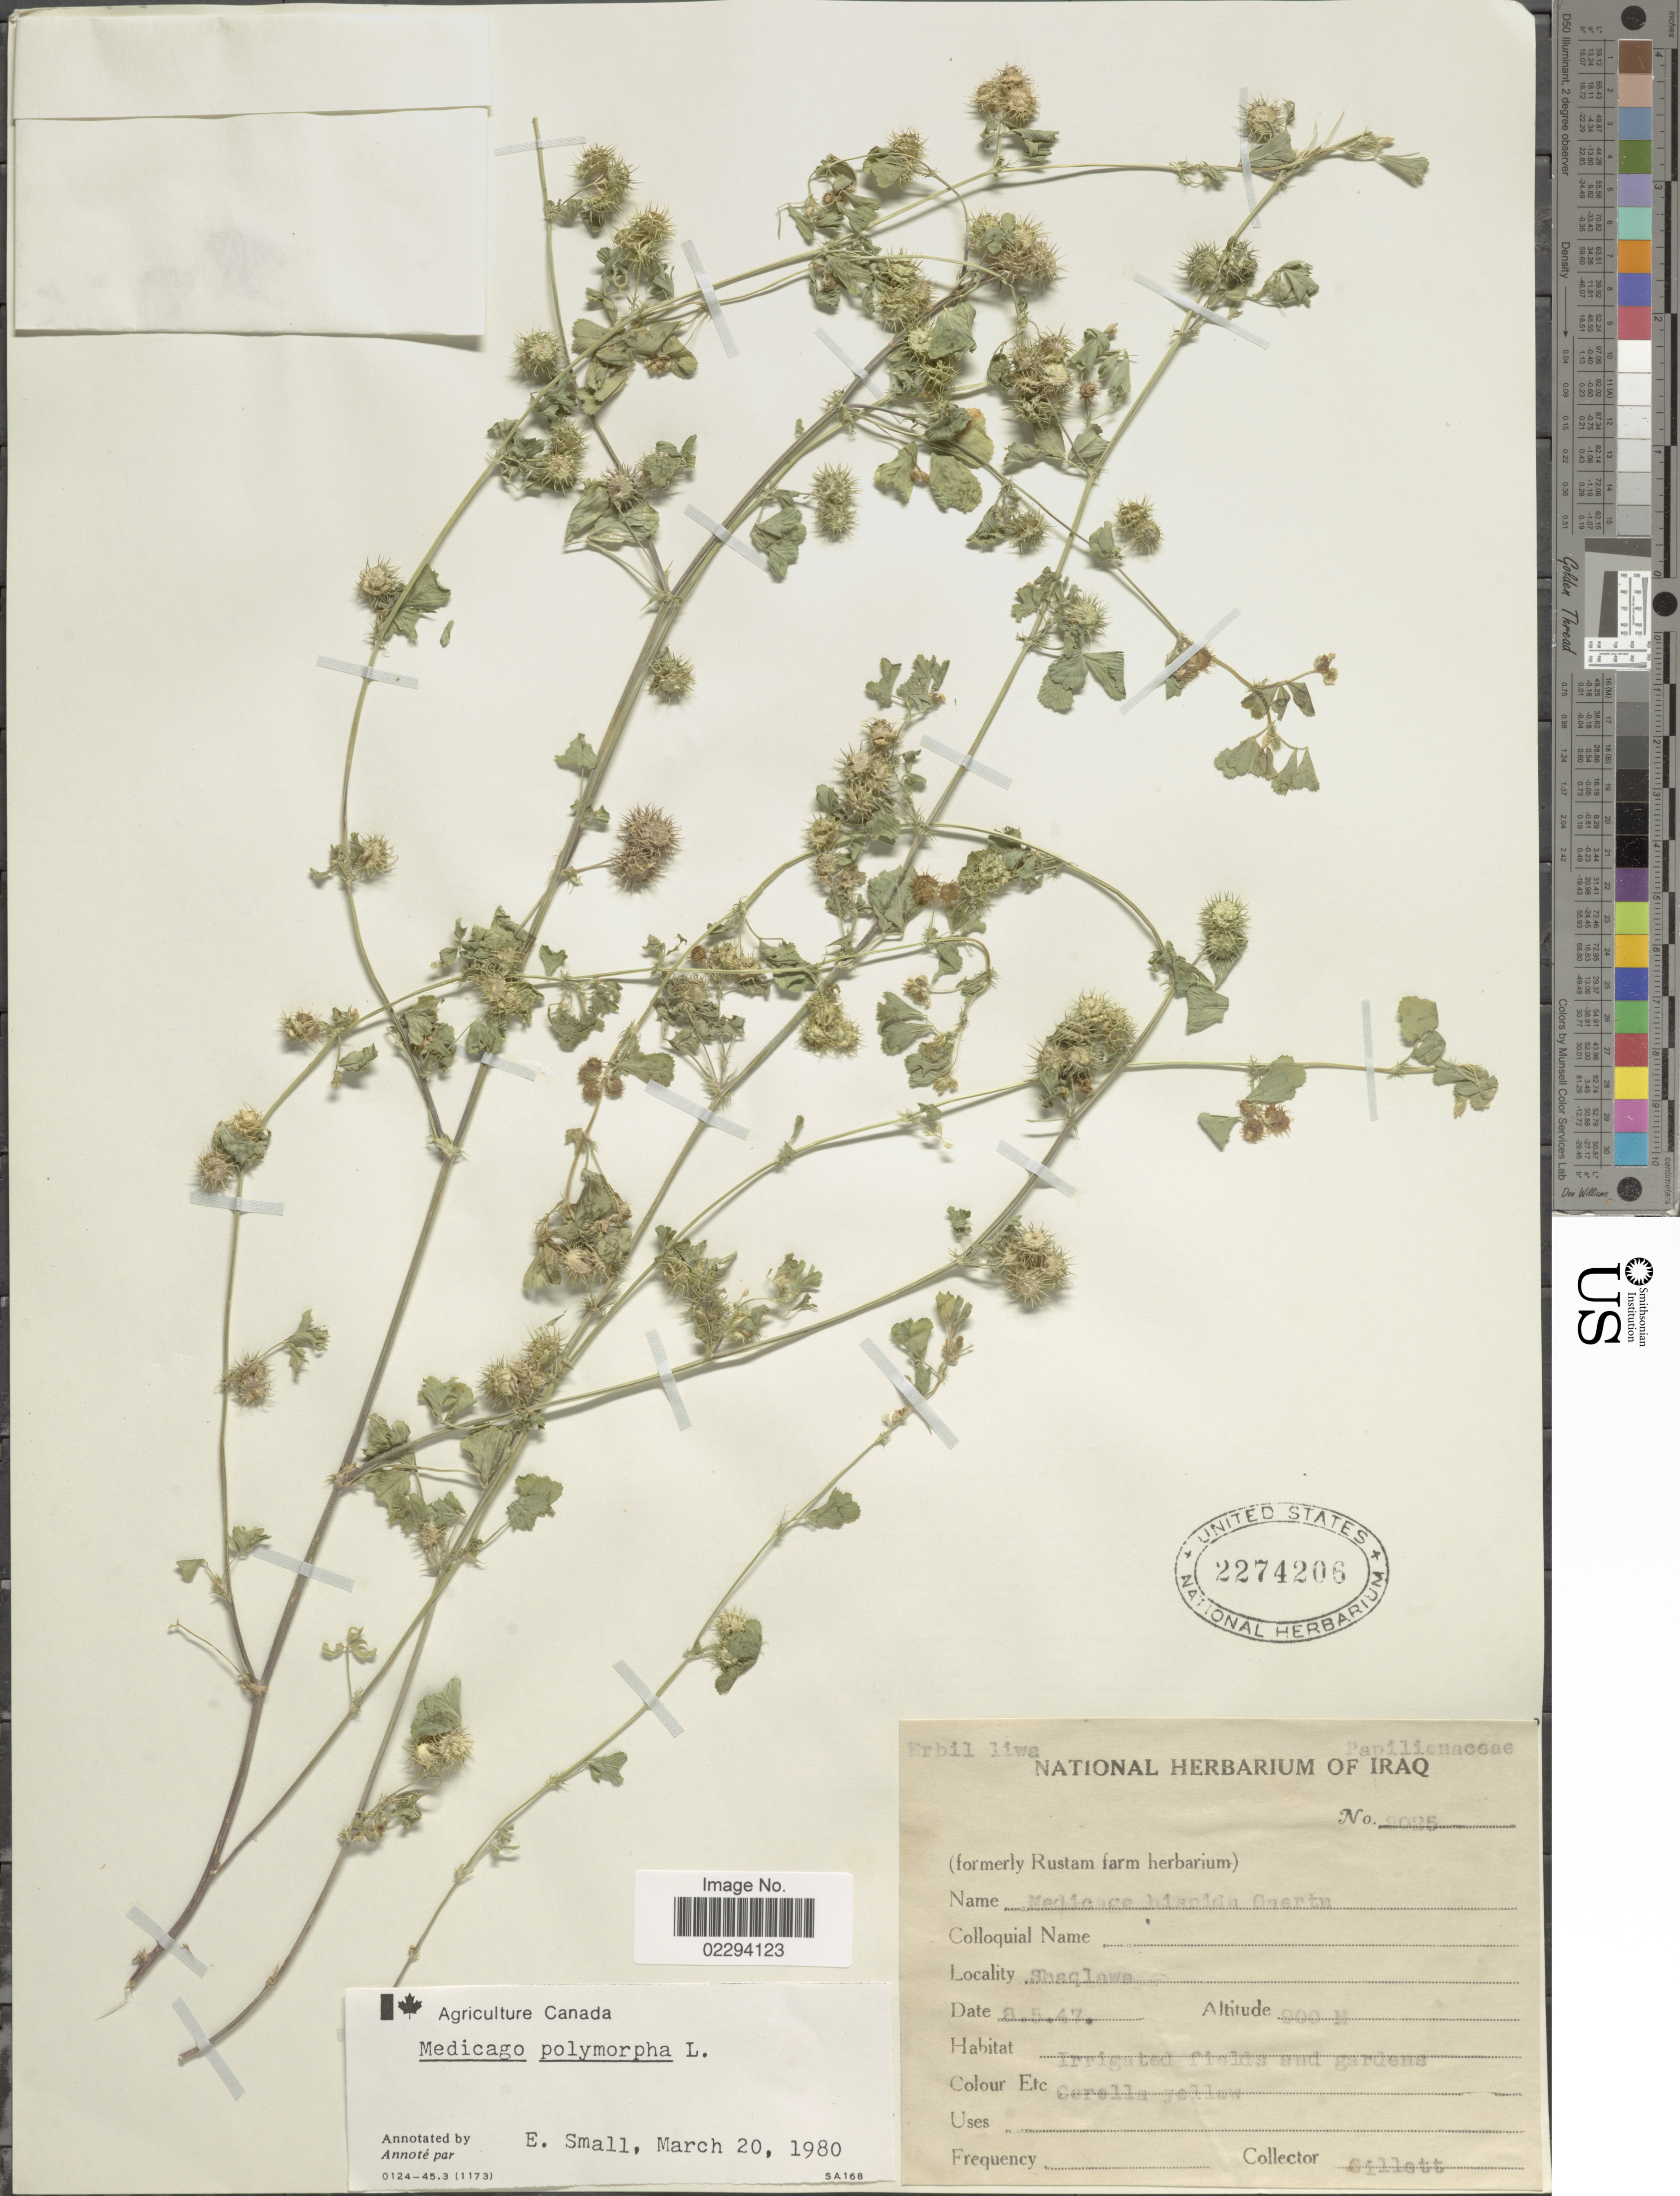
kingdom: Plantae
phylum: Tracheophyta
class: Magnoliopsida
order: Fabales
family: Fabaceae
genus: Medicago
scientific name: Medicago polymorpha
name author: L.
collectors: Gillett, --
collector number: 8025*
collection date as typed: Transcribed d/m/y: 8/5/47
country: Iraq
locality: Shaqlawa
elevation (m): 900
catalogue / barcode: US 2274206